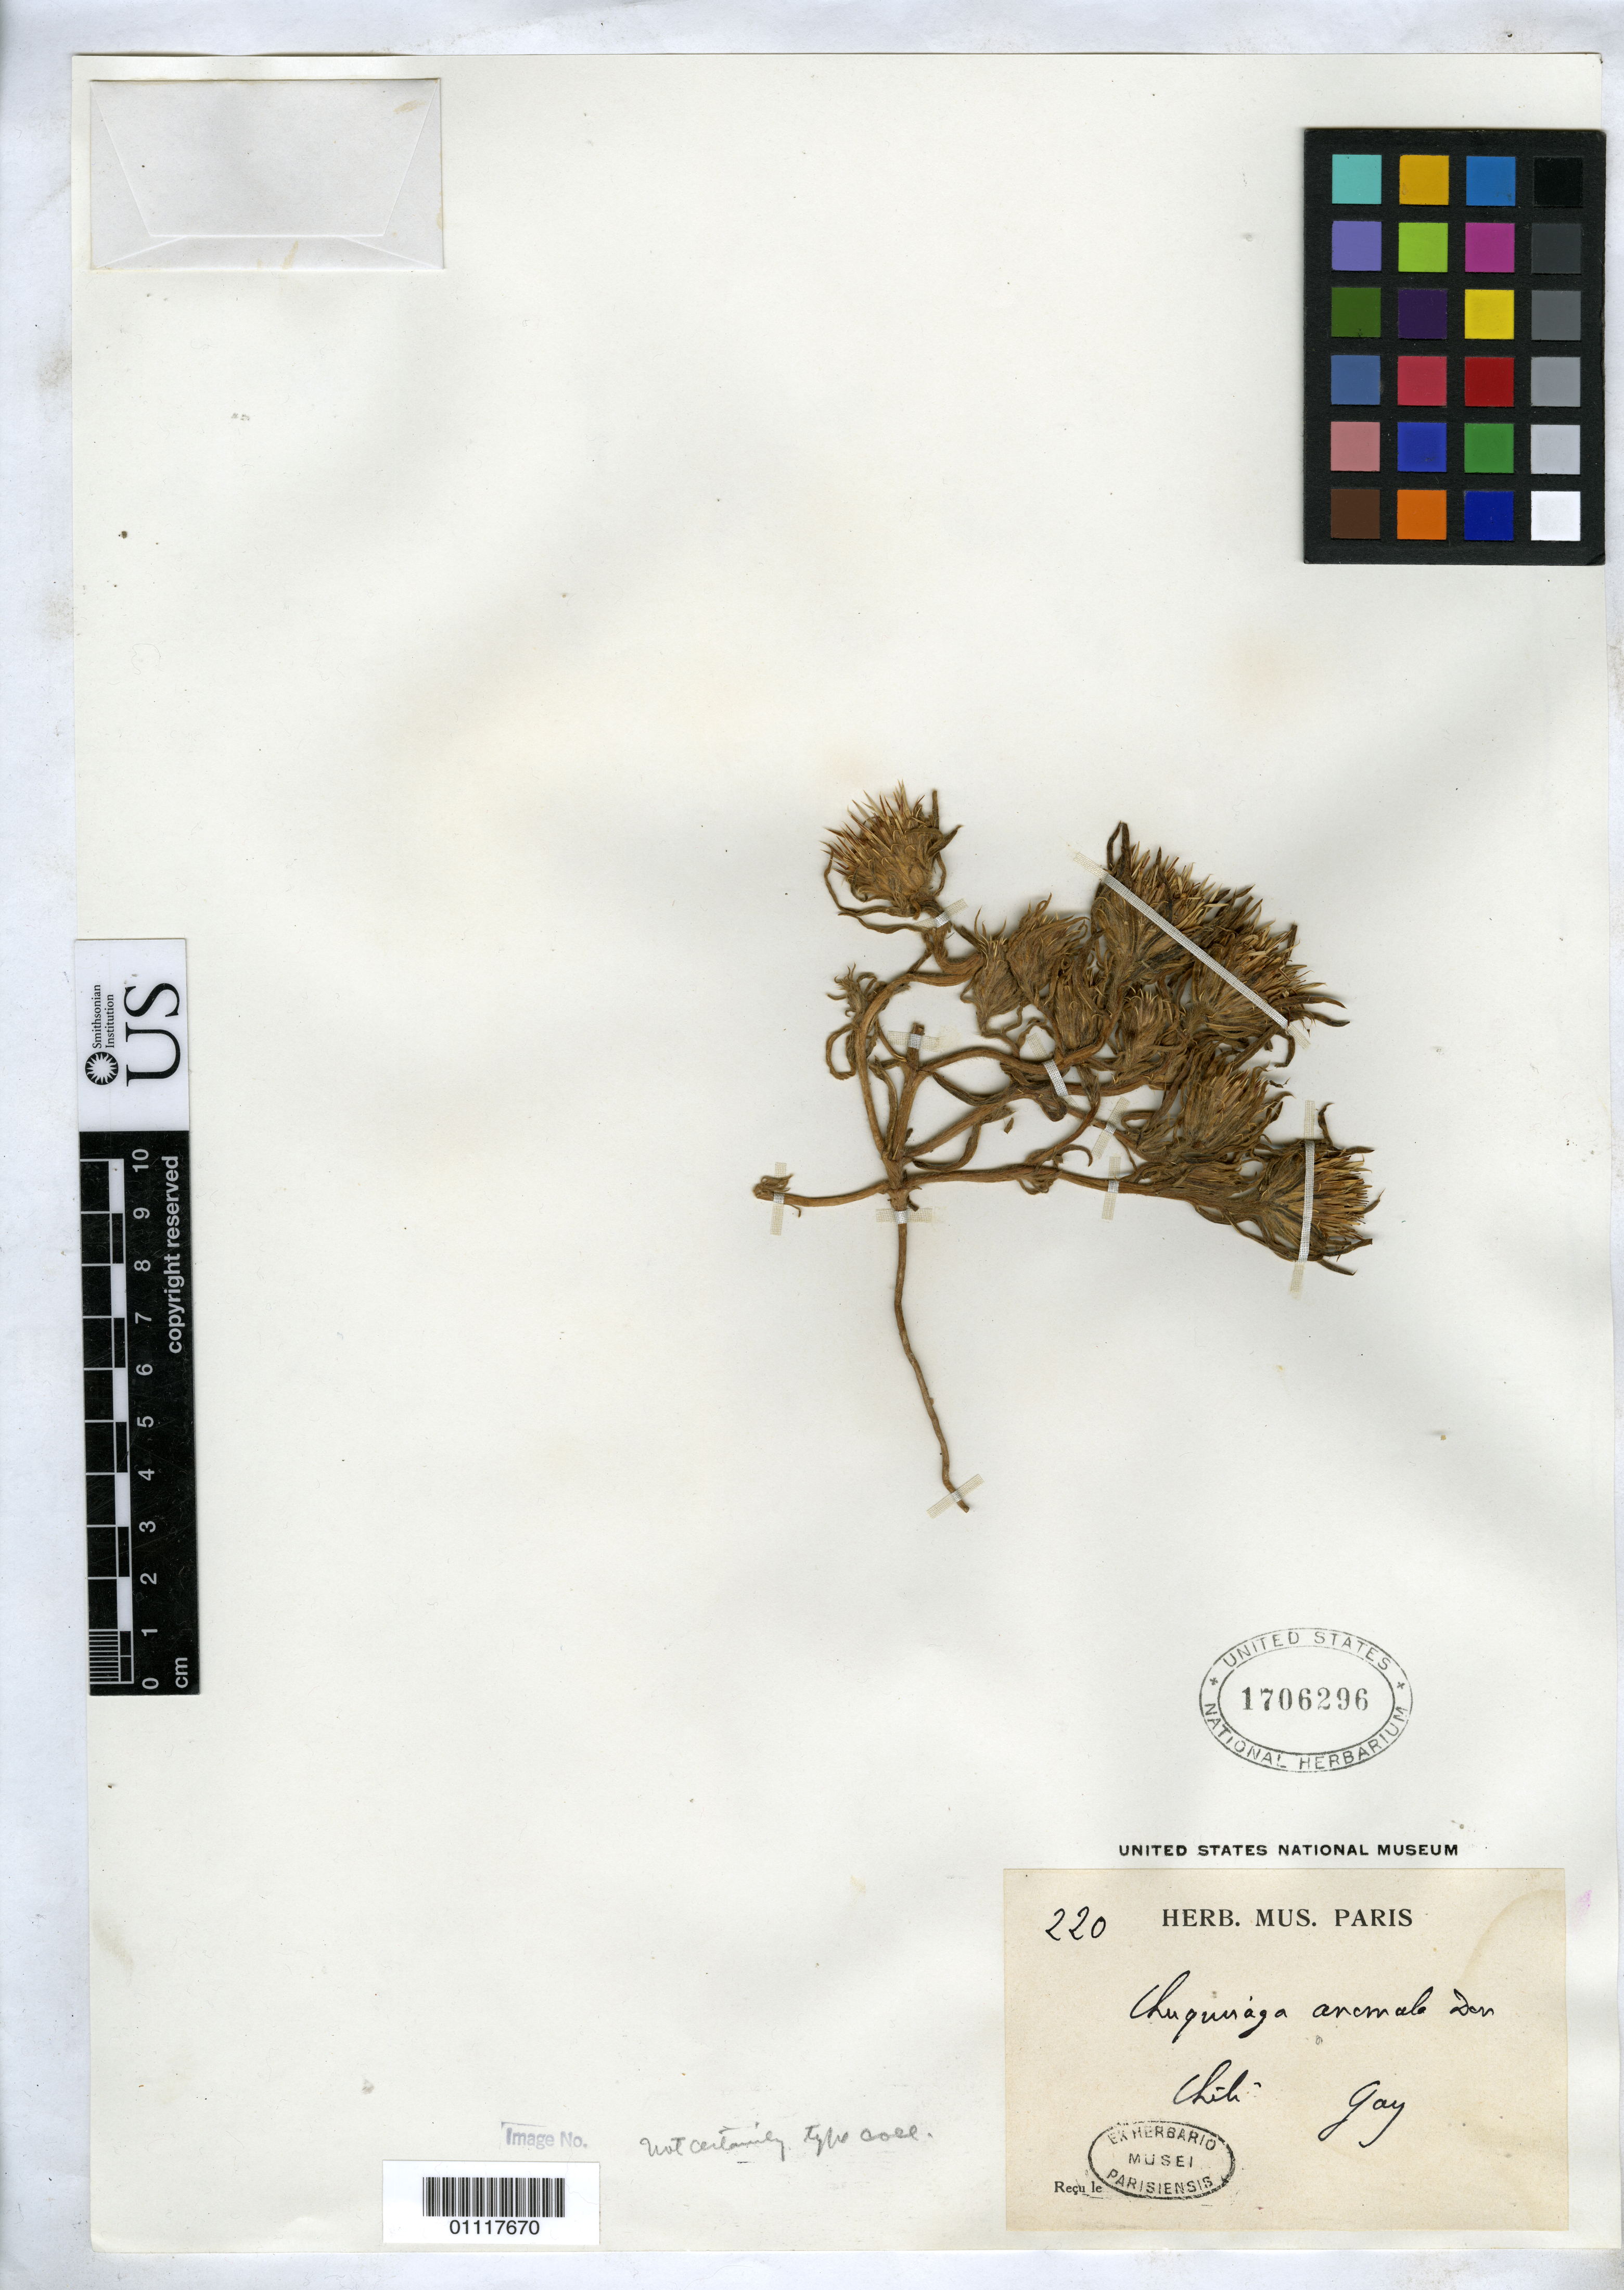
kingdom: Plantae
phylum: Tracheophyta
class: Magnoliopsida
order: Asterales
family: Asteraceae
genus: Chuquiraga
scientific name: Chuquiraga anomala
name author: D. Don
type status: Possible Type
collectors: C. Gay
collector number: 220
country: Chile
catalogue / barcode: US 1706296